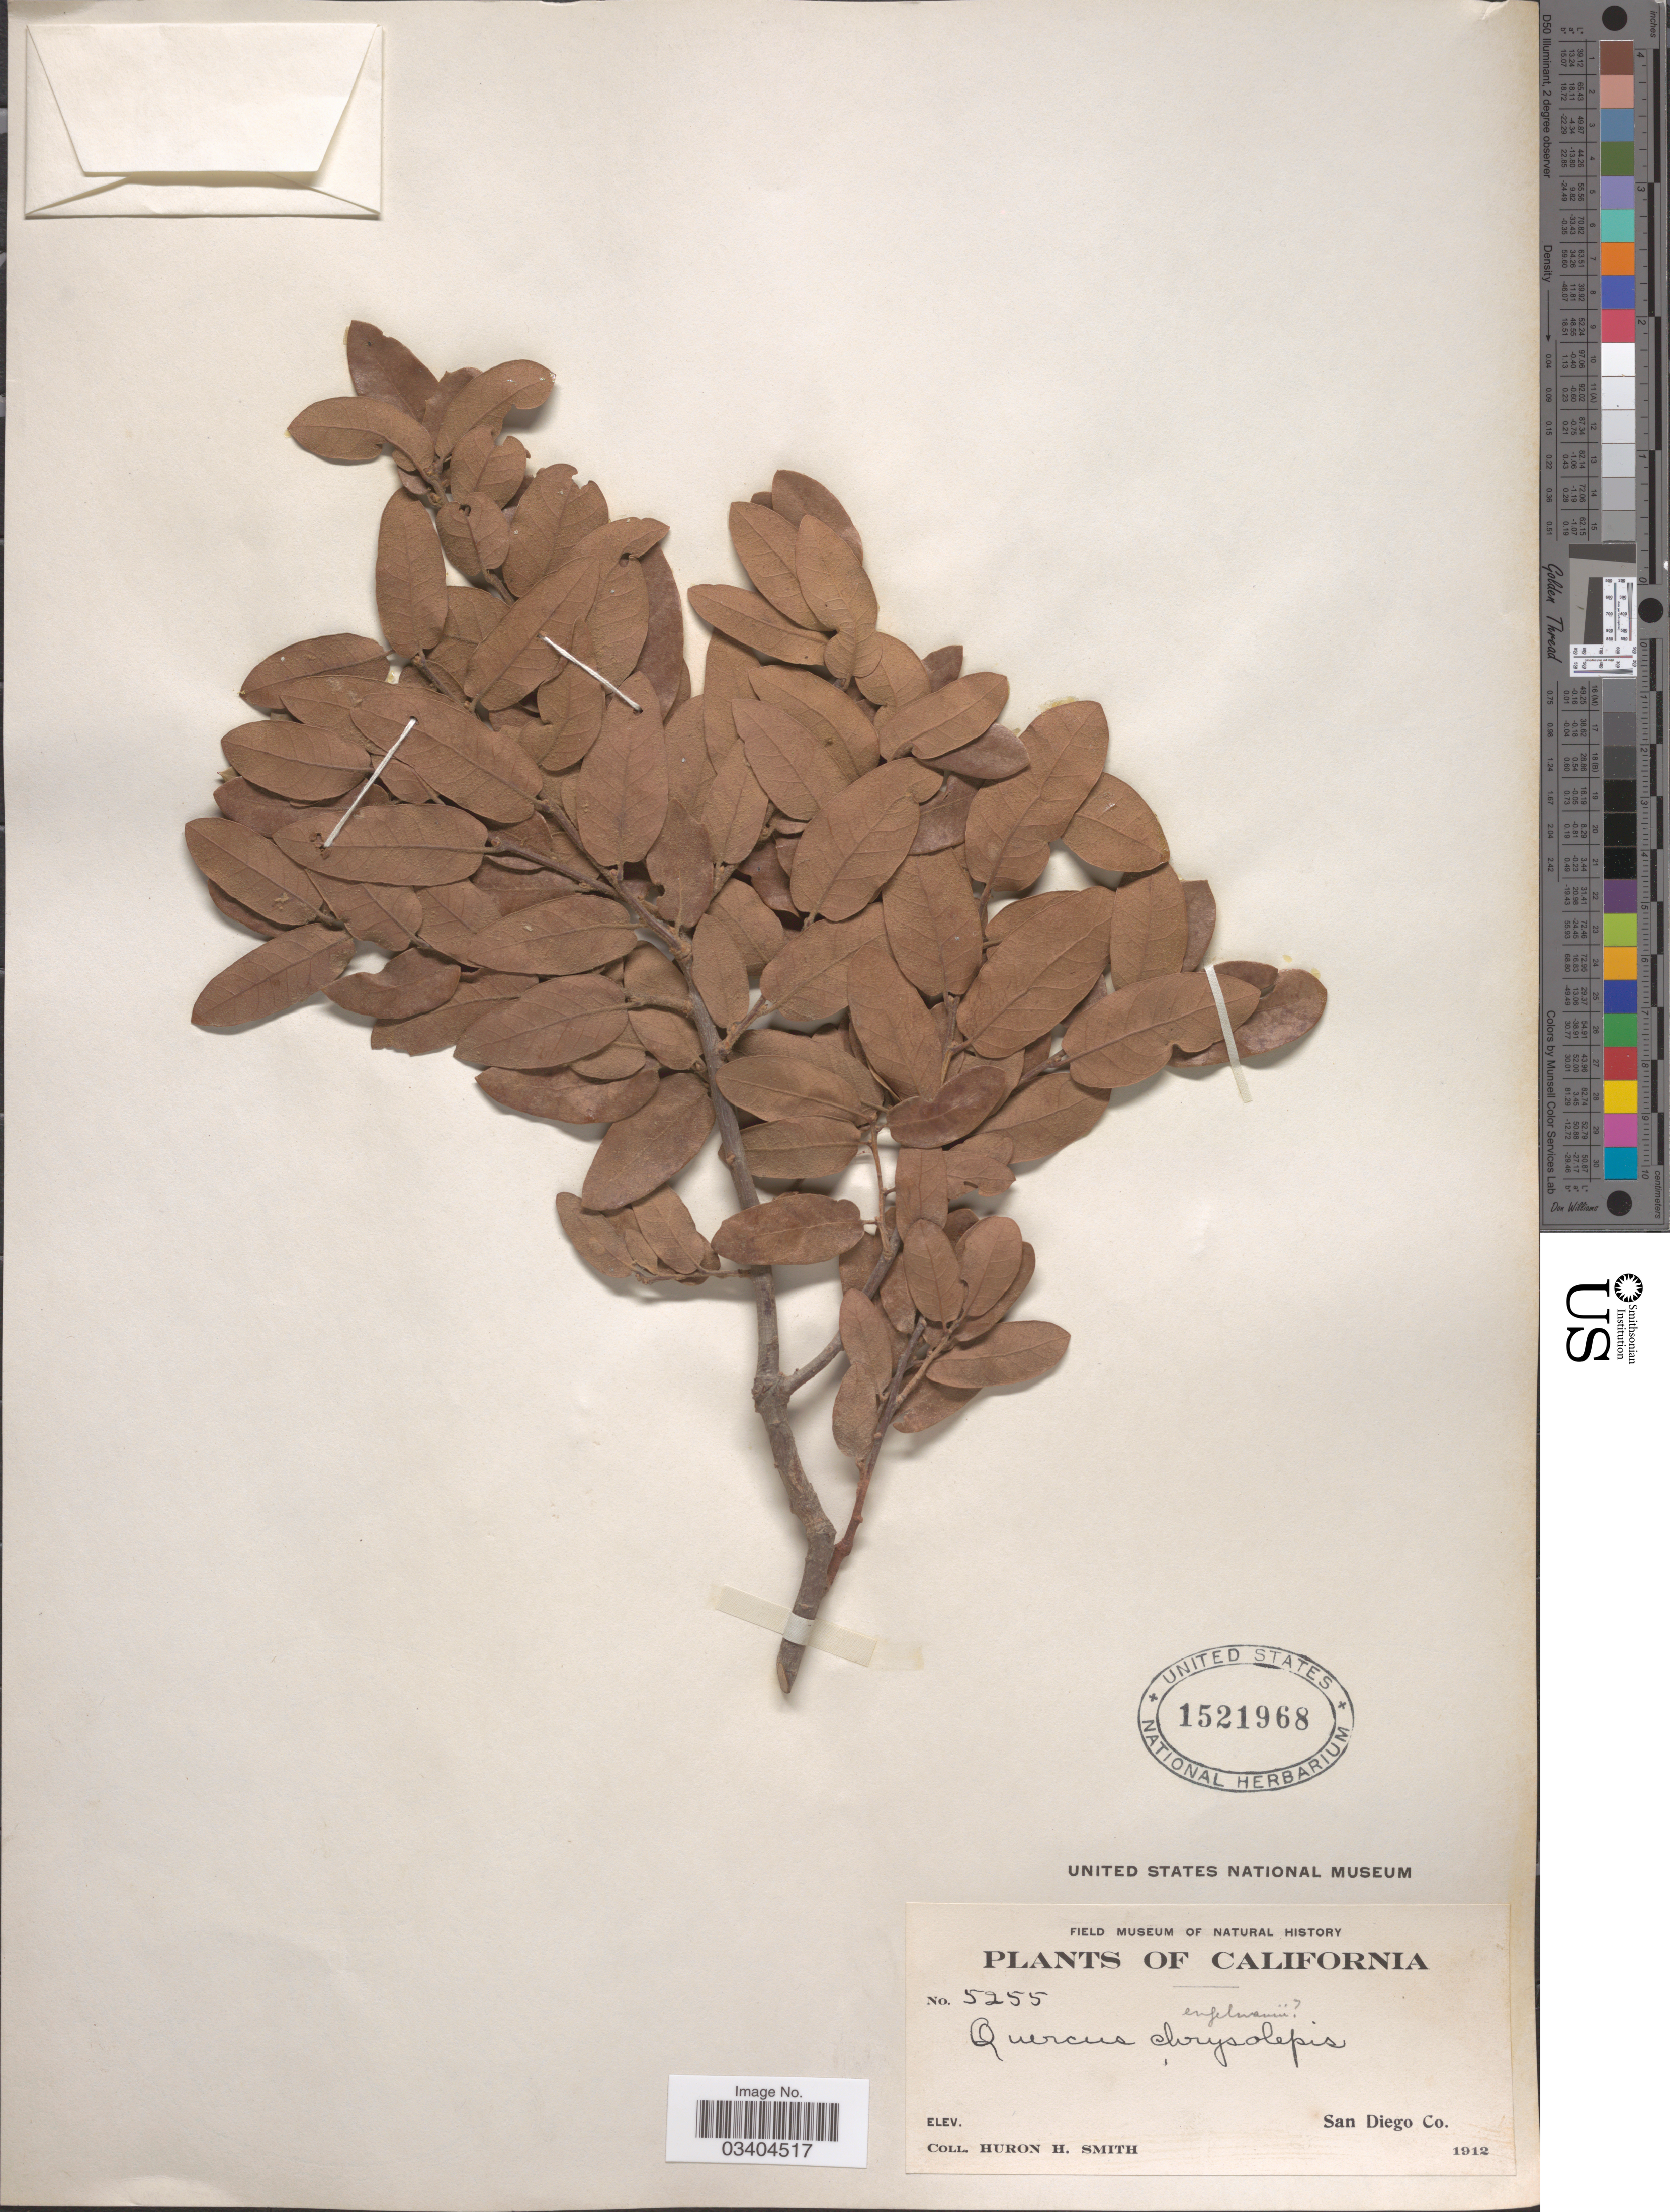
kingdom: Plantae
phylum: Tracheophyta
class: Magnoliopsida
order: Fagales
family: Fagaceae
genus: Quercus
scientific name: Quercus engelmannii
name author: Greene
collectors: Huron H. Smith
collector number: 5255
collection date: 1912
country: United States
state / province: California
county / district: San Diego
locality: San Diego Co.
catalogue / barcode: US 1521968